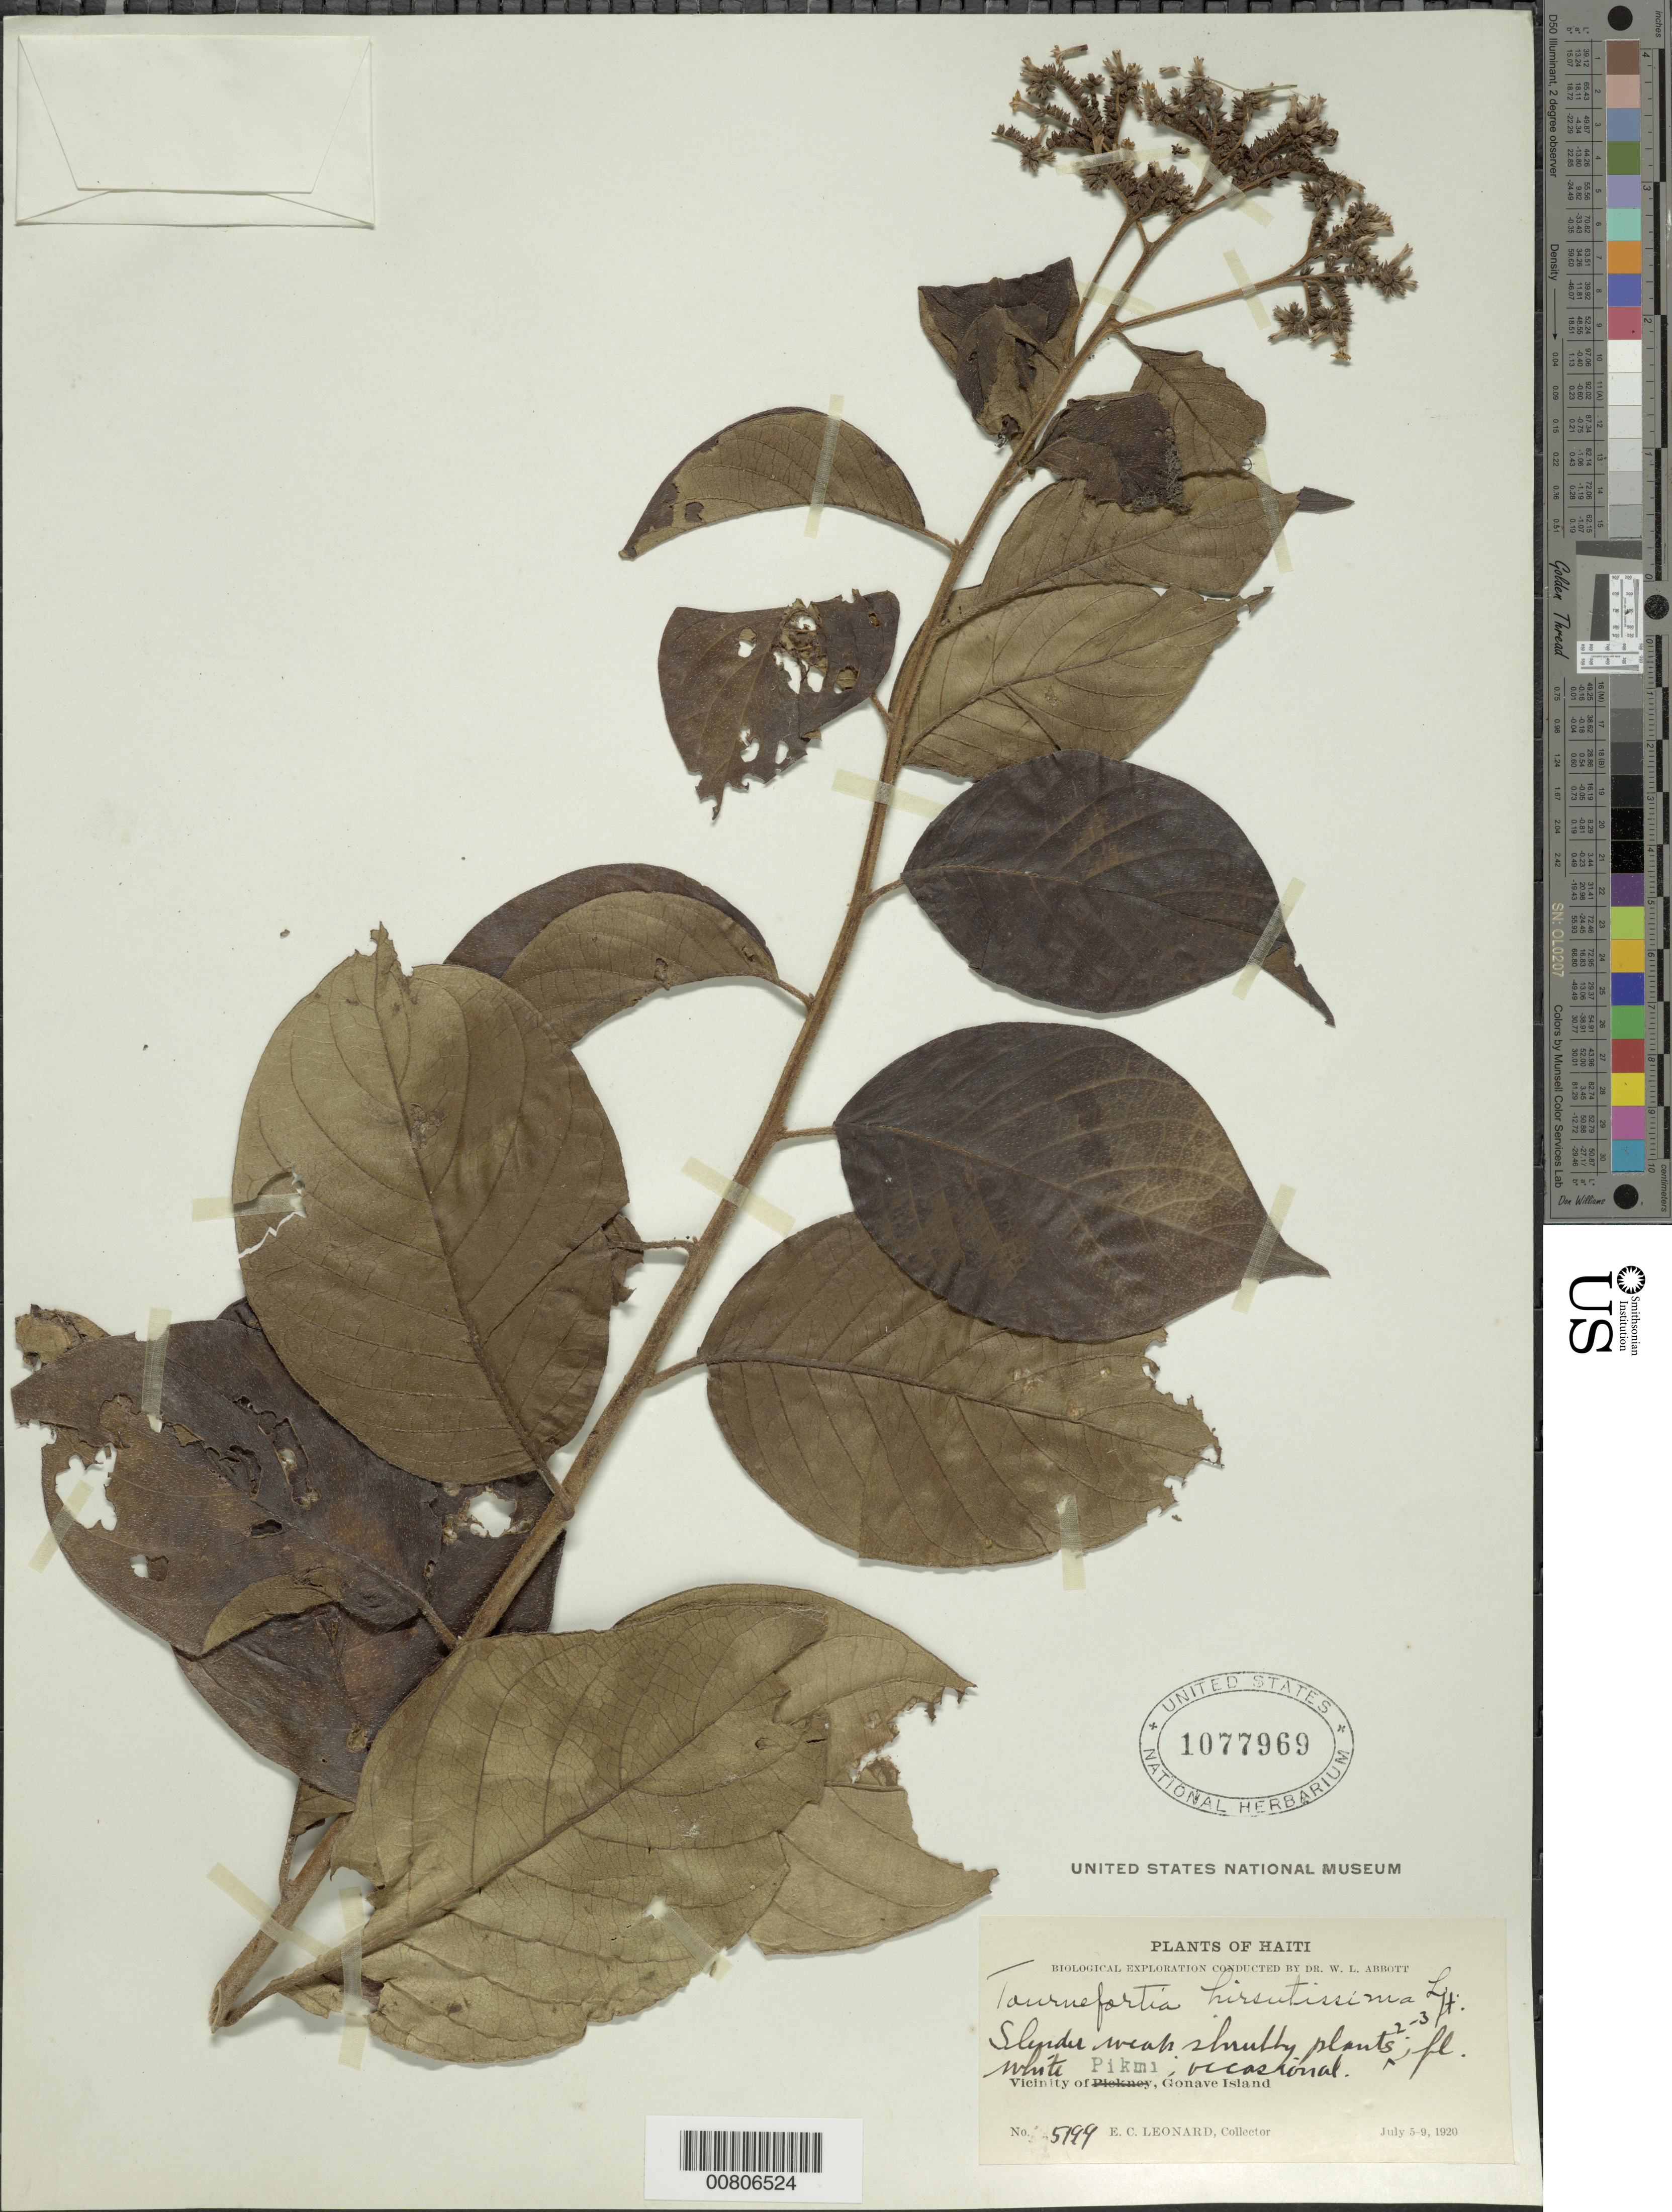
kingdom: Plantae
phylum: Tracheophyta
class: Magnoliopsida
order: Boraginales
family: Heliotropiaceae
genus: Tournefortia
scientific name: Tournefortia hirsutissima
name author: L.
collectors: E. C. Leonard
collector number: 5199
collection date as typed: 05 Jul 1920 to 09 Jul 1920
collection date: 1920-07-05/1920-07-09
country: Haiti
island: Hispaniola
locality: Pikmi; Gonave Island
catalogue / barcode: US 1077969